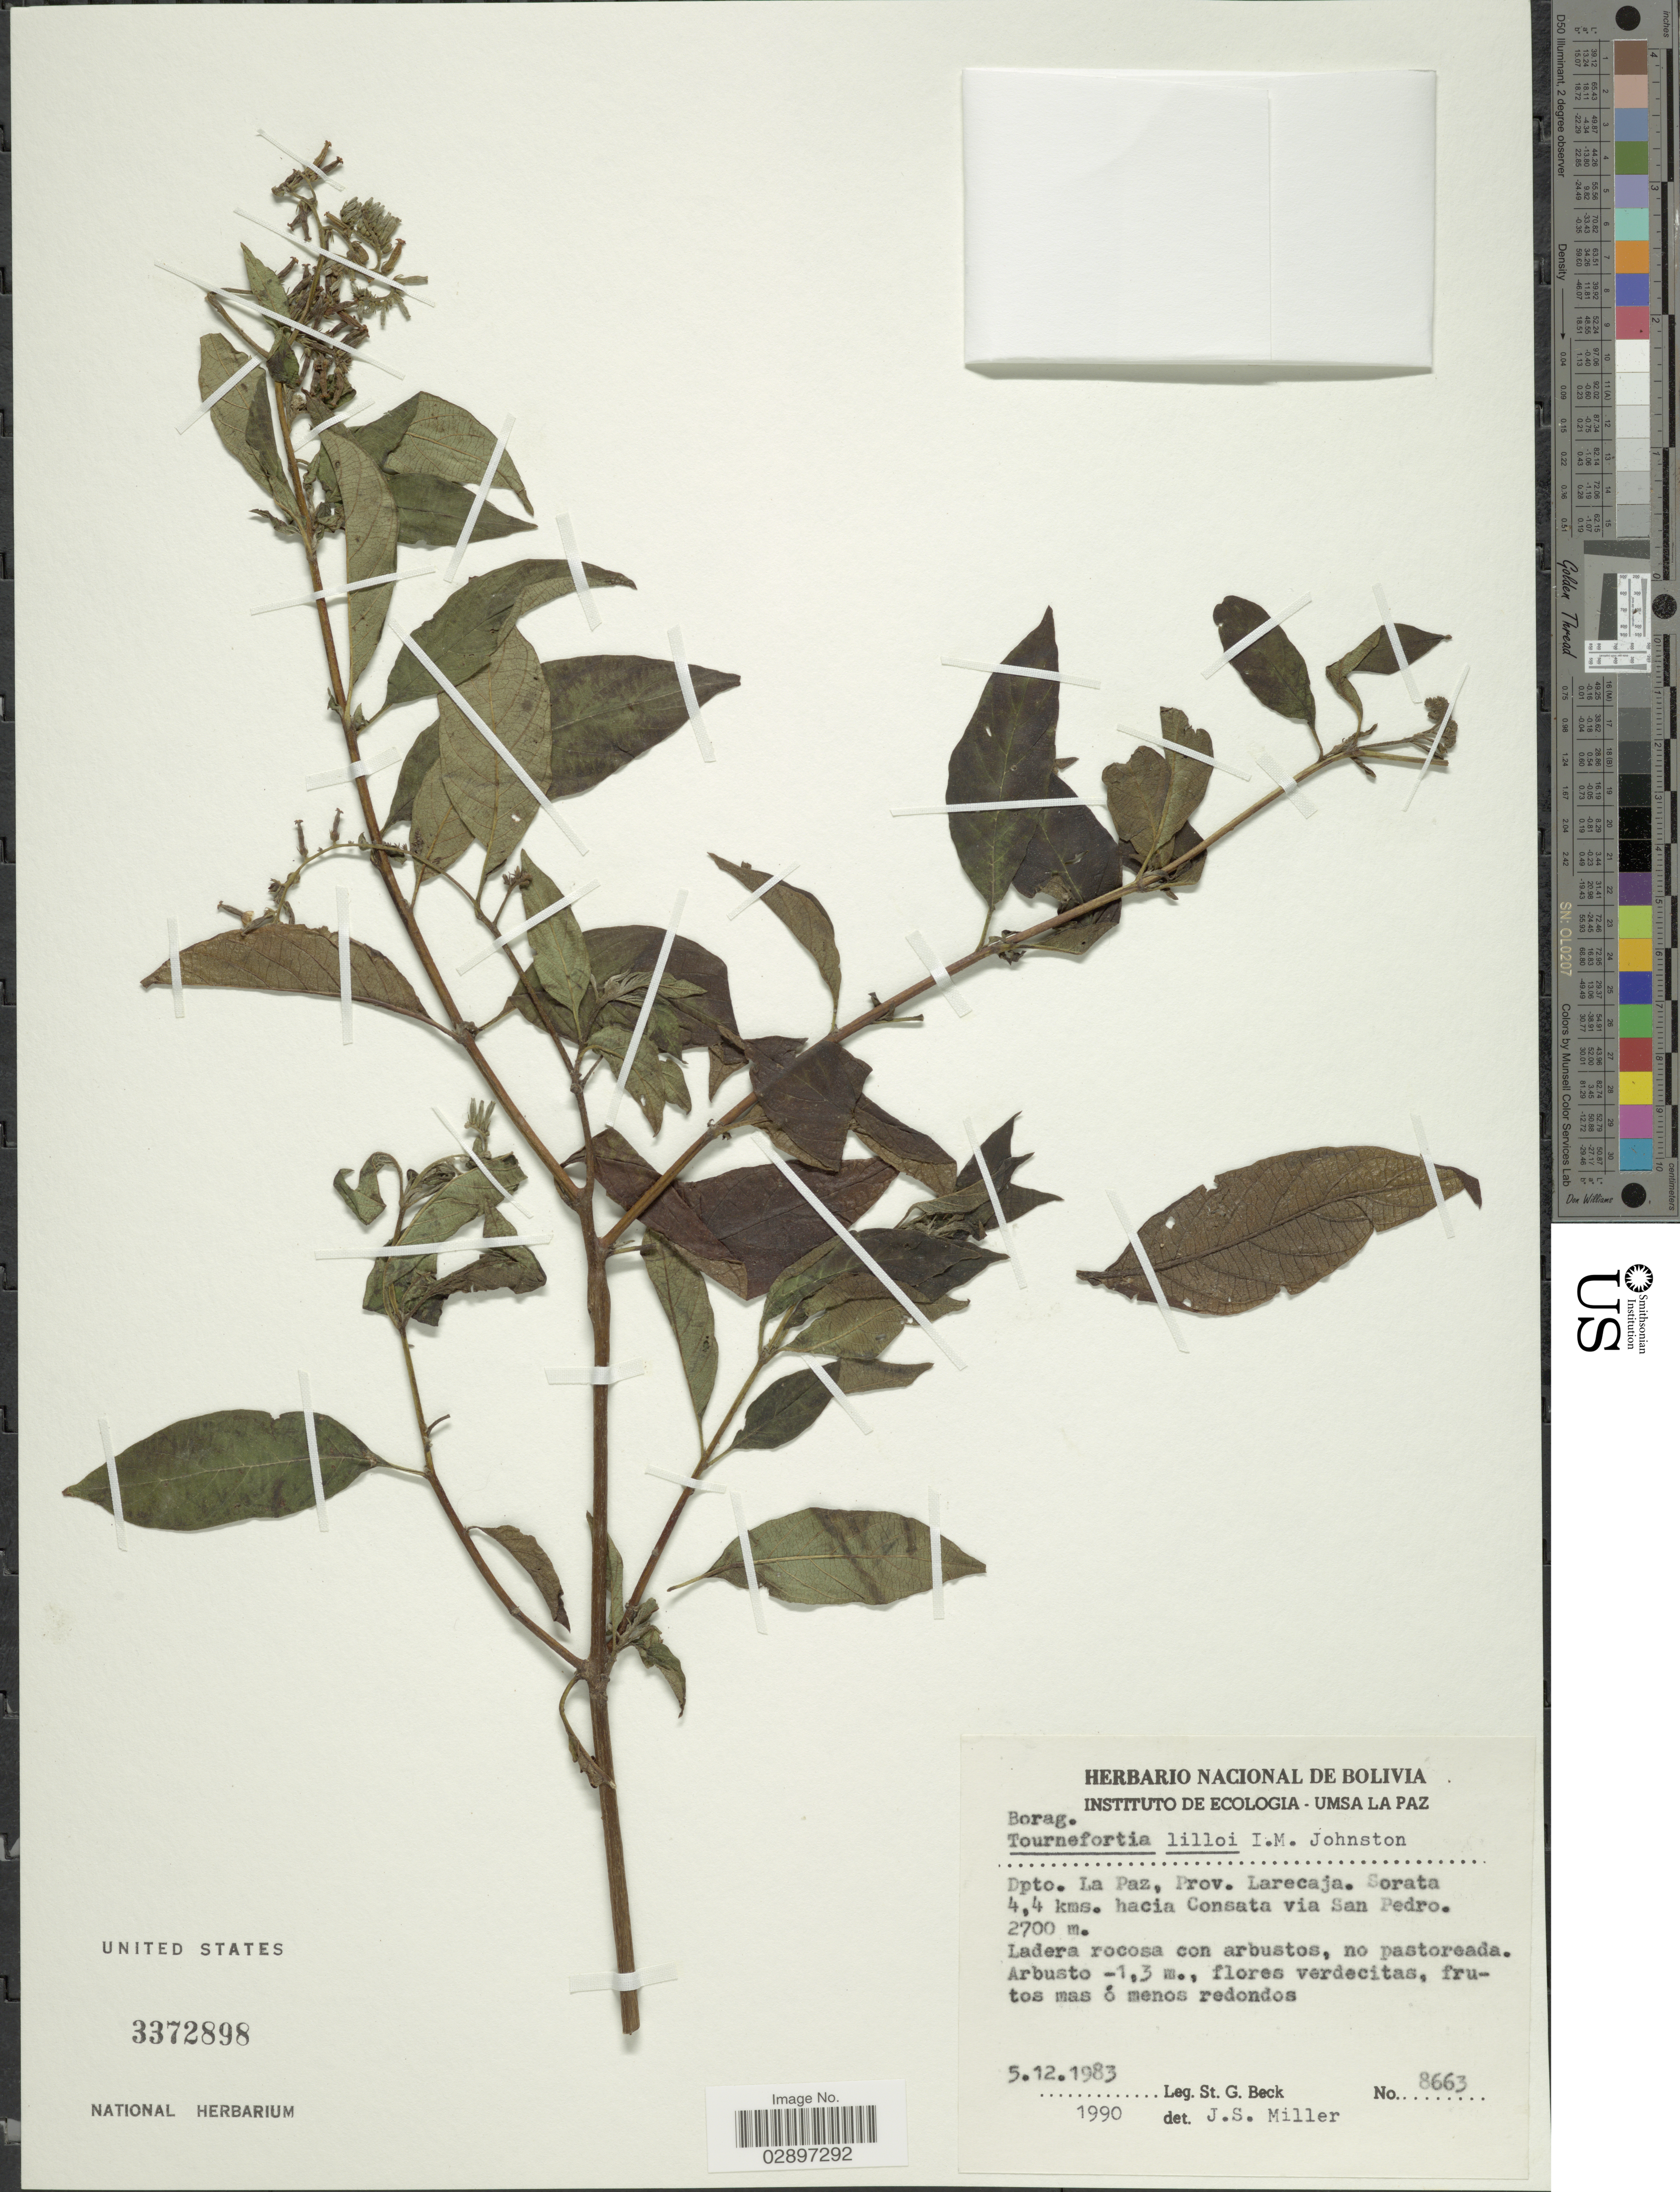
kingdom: Plantae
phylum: Tracheophyta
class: Magnoliopsida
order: Boraginales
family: Heliotropiaceae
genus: Tournefortia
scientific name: Tournefortia lilloi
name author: I.M. Johnst.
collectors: S. G. Beck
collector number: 8663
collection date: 1983-12-05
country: Bolivia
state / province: La Paz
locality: Dpto. La Paz, Prov. Larecaja. Sorata 4,4 kms. hacia Consata via San Pedro.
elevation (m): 2700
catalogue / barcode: US 3372898